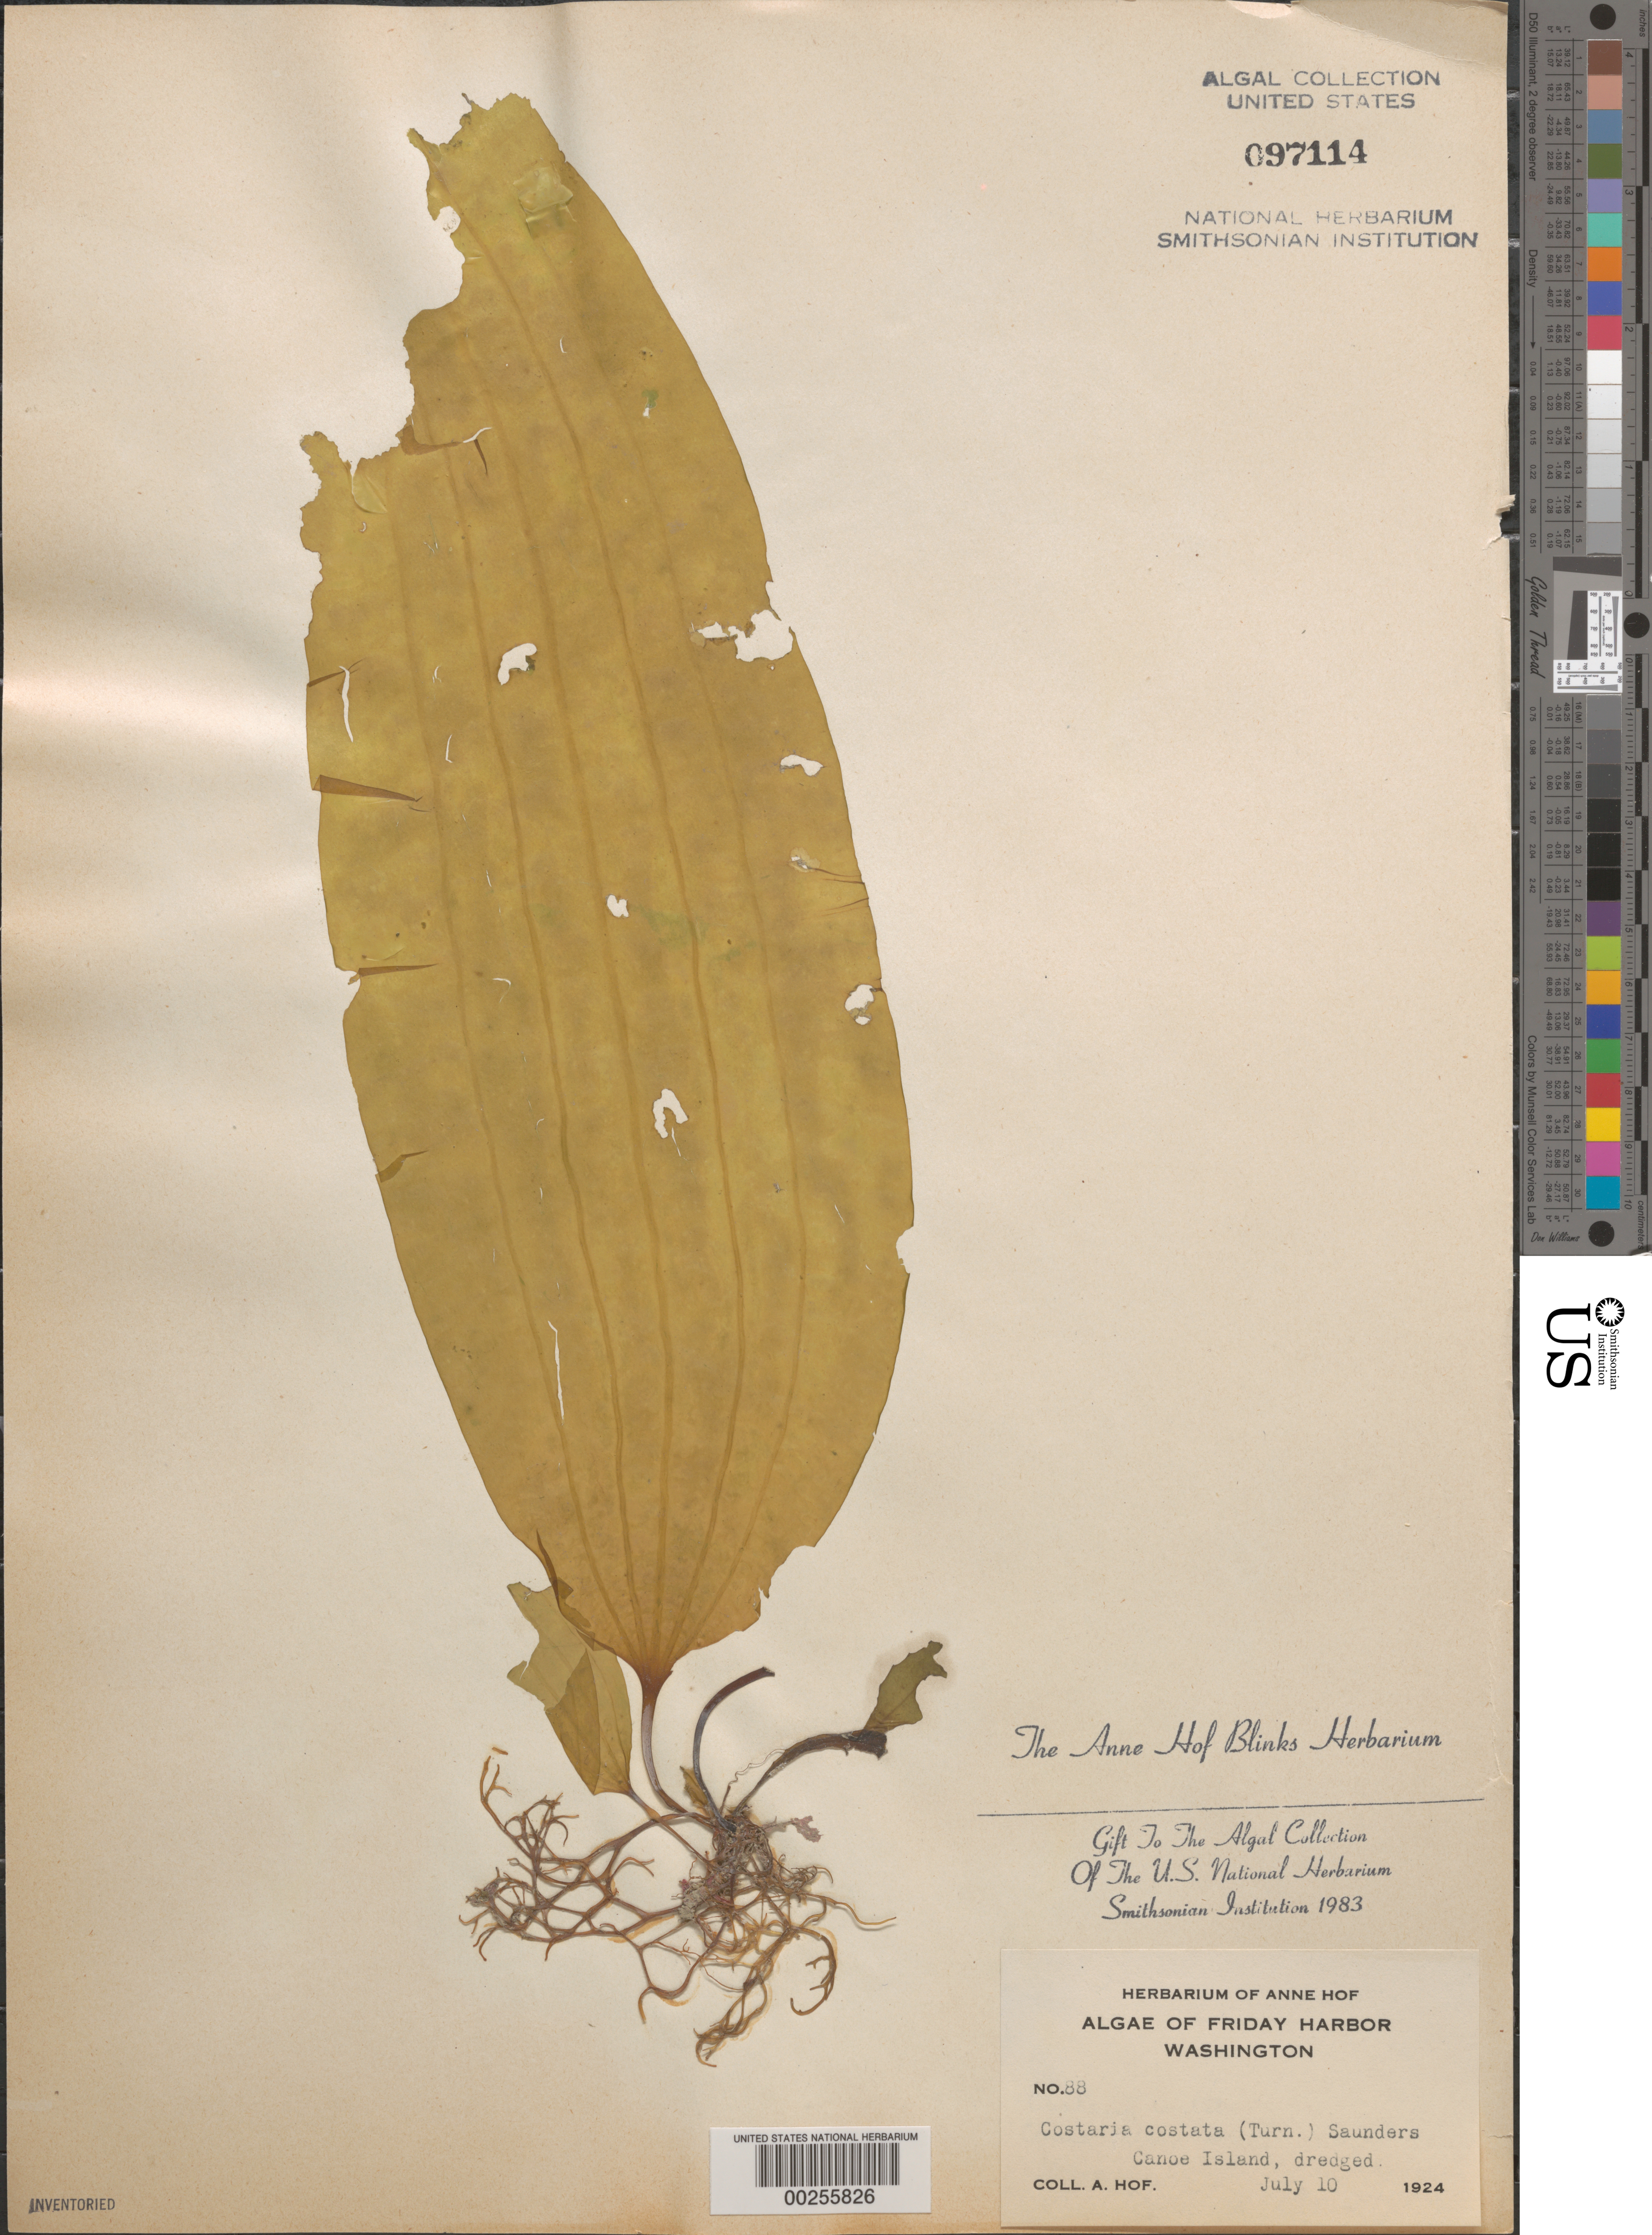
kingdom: Chromista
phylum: Ochrophyta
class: Phaeophyceae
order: Laminariales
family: Costariaceae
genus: Costaria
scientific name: Costaria costata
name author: (C. Agardh) D.A. Saunders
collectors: A. Blinks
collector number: AHB 88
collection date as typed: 10 Jul 1924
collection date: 1924-07-10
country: United States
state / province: Washington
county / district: San Juan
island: Canoe Island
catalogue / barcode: US 97114